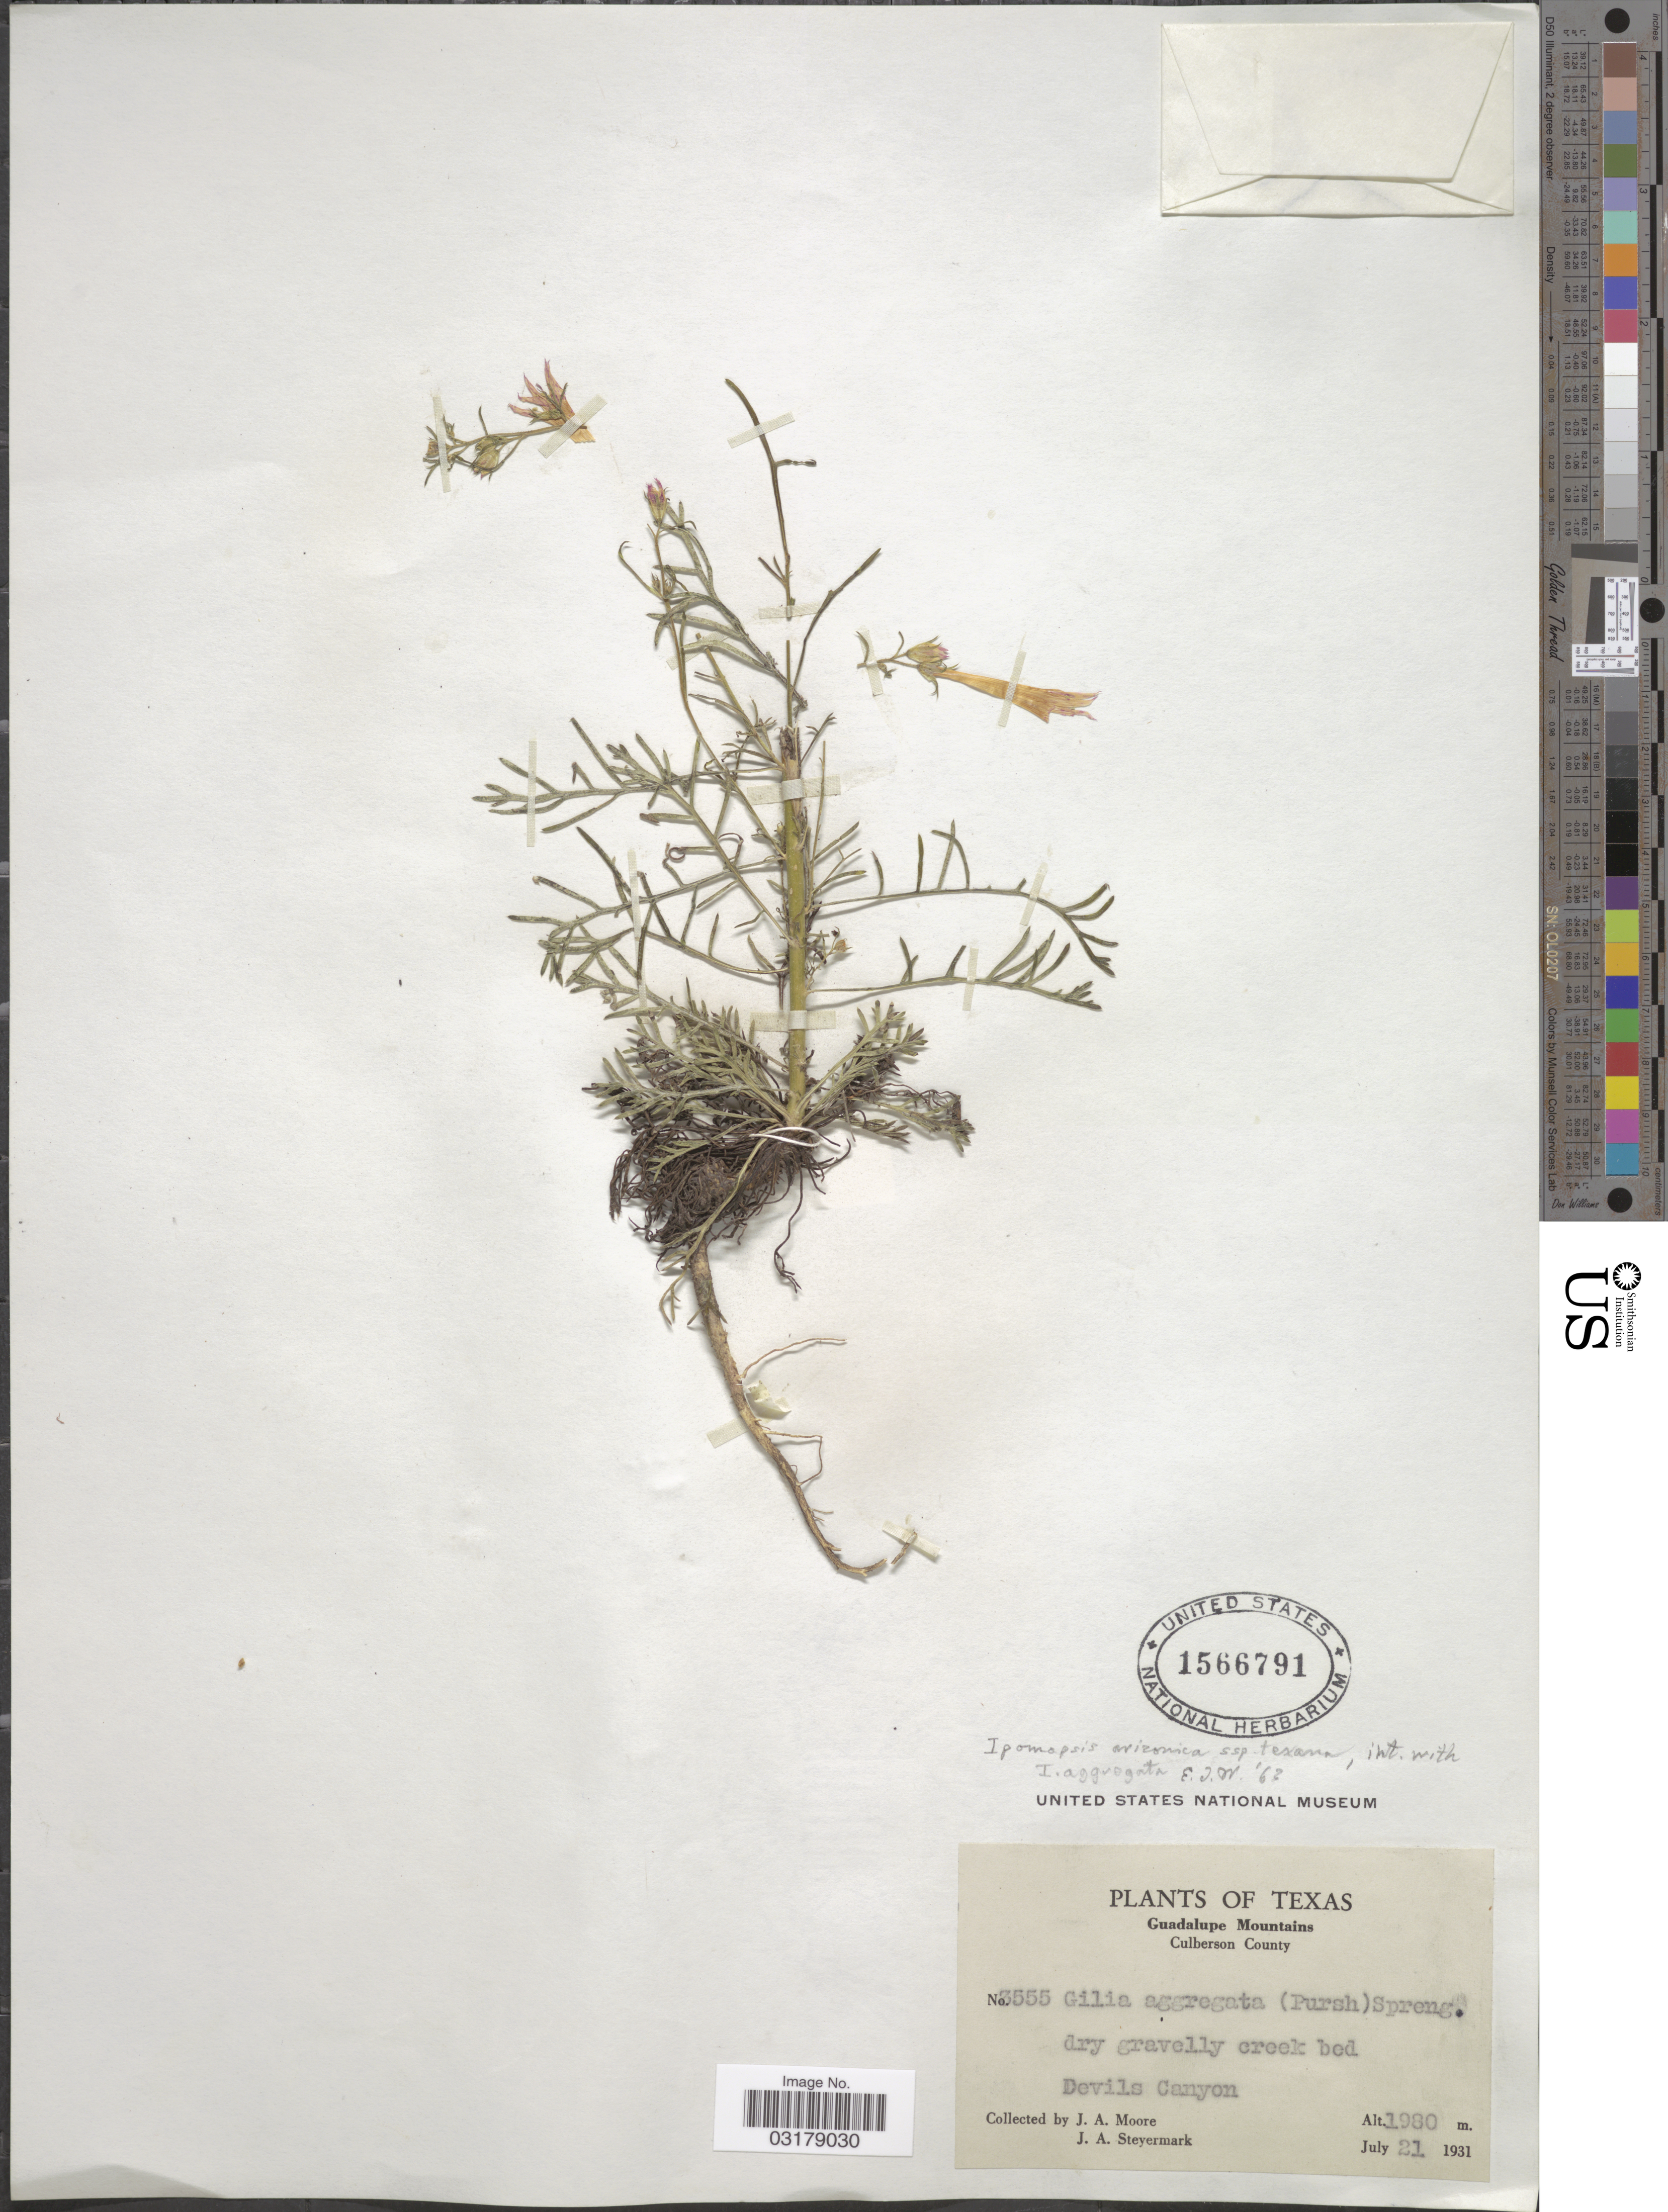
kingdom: Plantae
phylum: Tracheophyta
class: Magnoliopsida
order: Ericales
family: Polemoniaceae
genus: Ipomopsis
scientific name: Ipomopsis aggregata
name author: (Pursh) V.E. Grant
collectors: J. A. Moore & J. Steyermark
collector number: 3555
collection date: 1931-07-21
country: United States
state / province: Texas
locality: Devils Canyon. Guadalupe Mountains. Culberson County.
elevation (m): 1980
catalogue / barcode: US 1566791